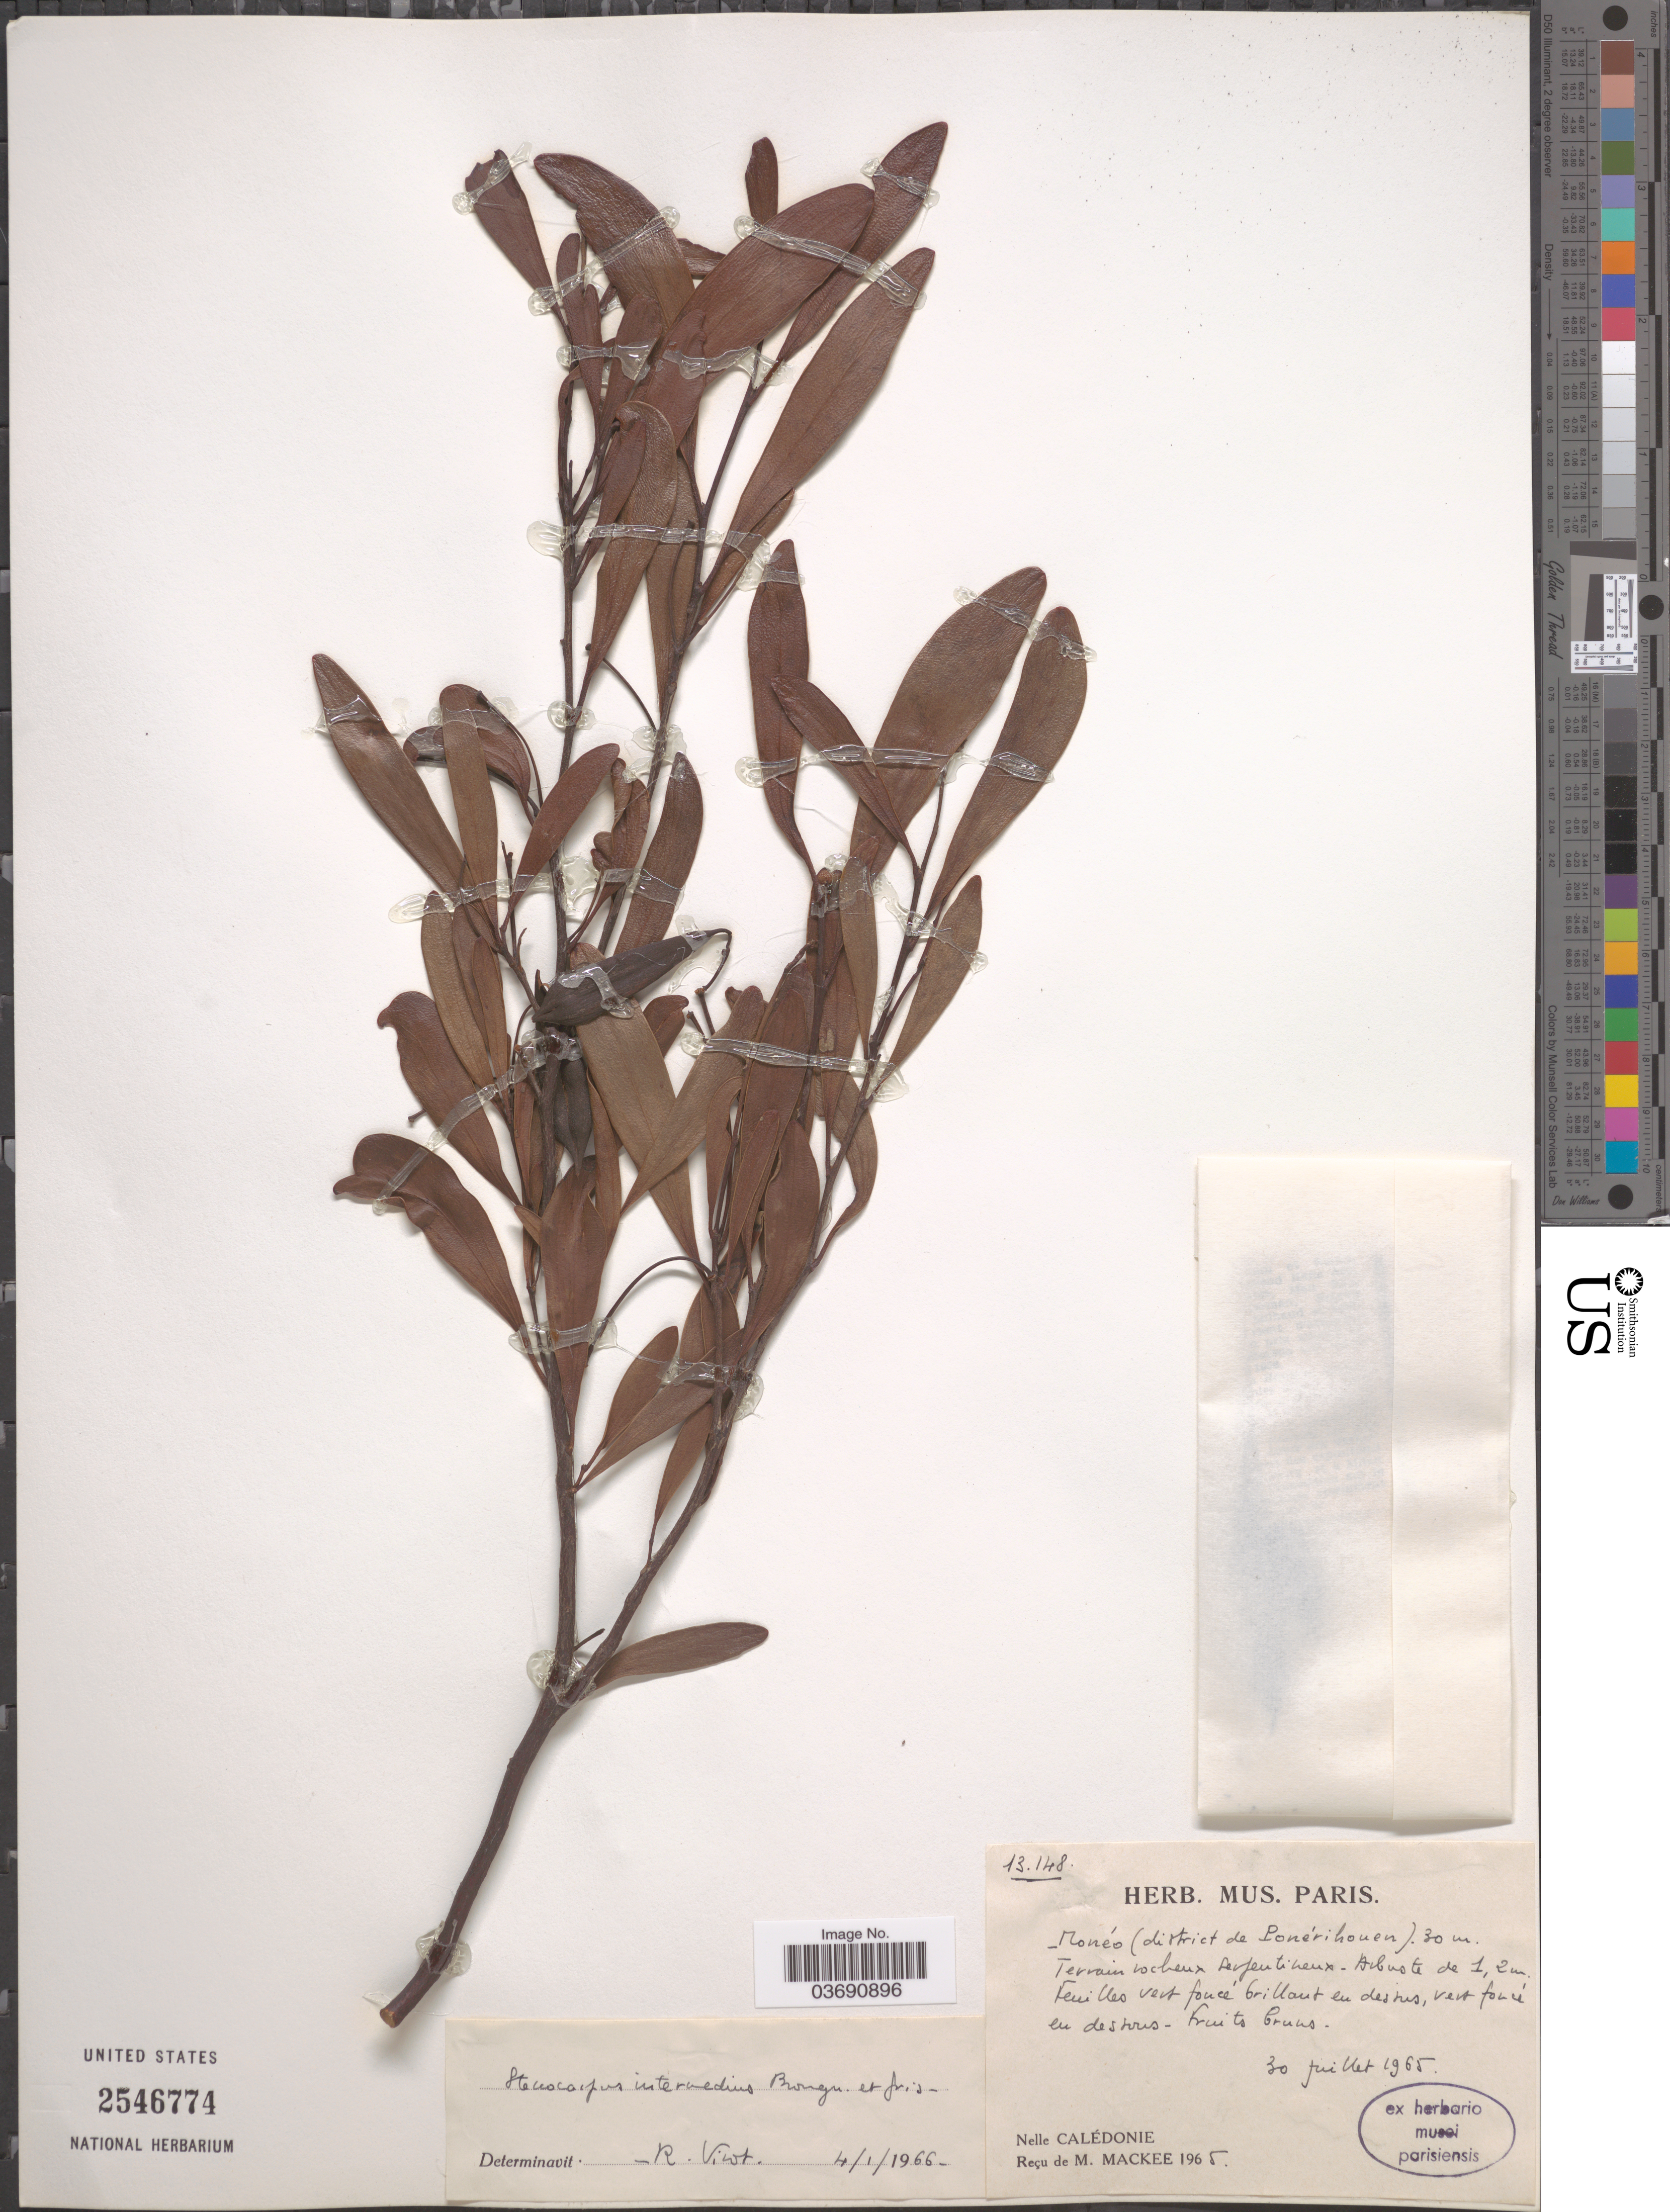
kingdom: Plantae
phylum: Tracheophyta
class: Magnoliopsida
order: Proteales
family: Proteaceae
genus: Stenocarpus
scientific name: Stenocarpus intermedius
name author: Brongn. & Gris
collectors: M. Mackee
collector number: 13148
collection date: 1965-07-30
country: New Caledonia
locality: Monéo (district de Ponérihouen). Nelle Calédonie.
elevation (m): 30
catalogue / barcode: US 2546774